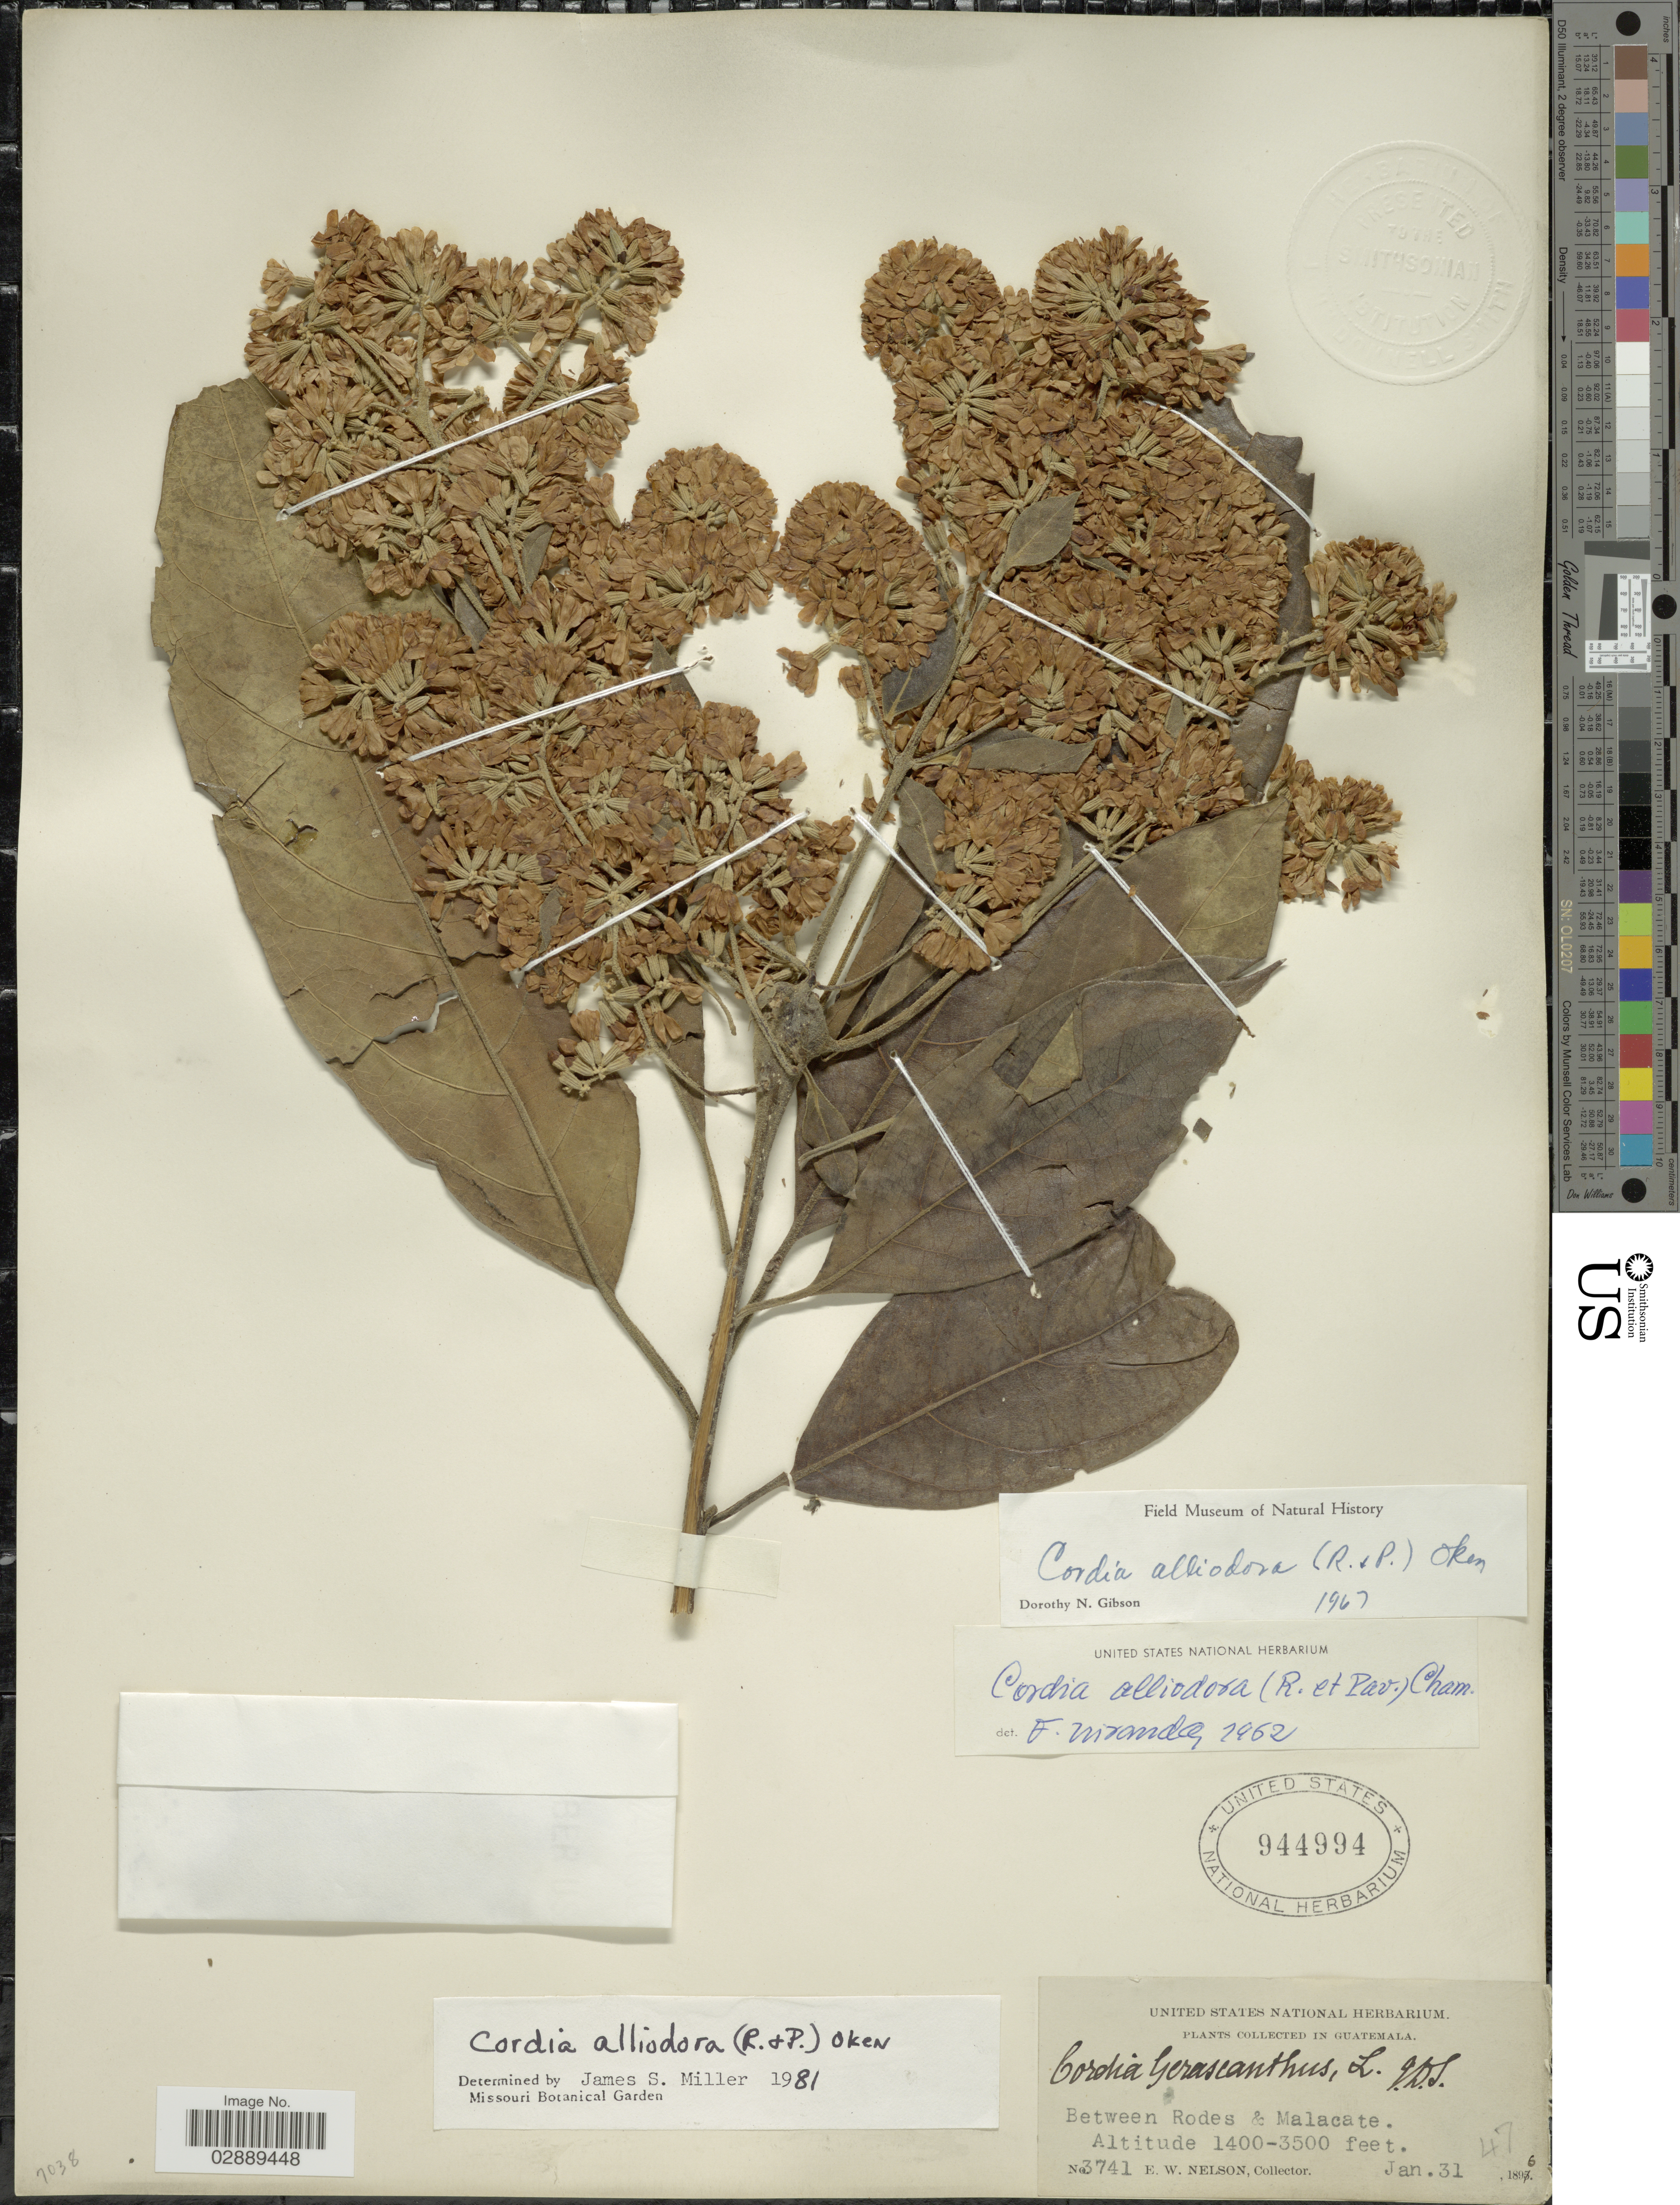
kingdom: Plantae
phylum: Tracheophyta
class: Magnoliopsida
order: Boraginales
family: Cordiaceae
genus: Cordia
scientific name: Cordia alliodora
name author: (Ruiz & Pav.) Oken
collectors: E. W. Nelson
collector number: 3741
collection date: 1896-01-31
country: Guatemala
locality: Between Rodes & Malacate.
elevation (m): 427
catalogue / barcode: US 944994